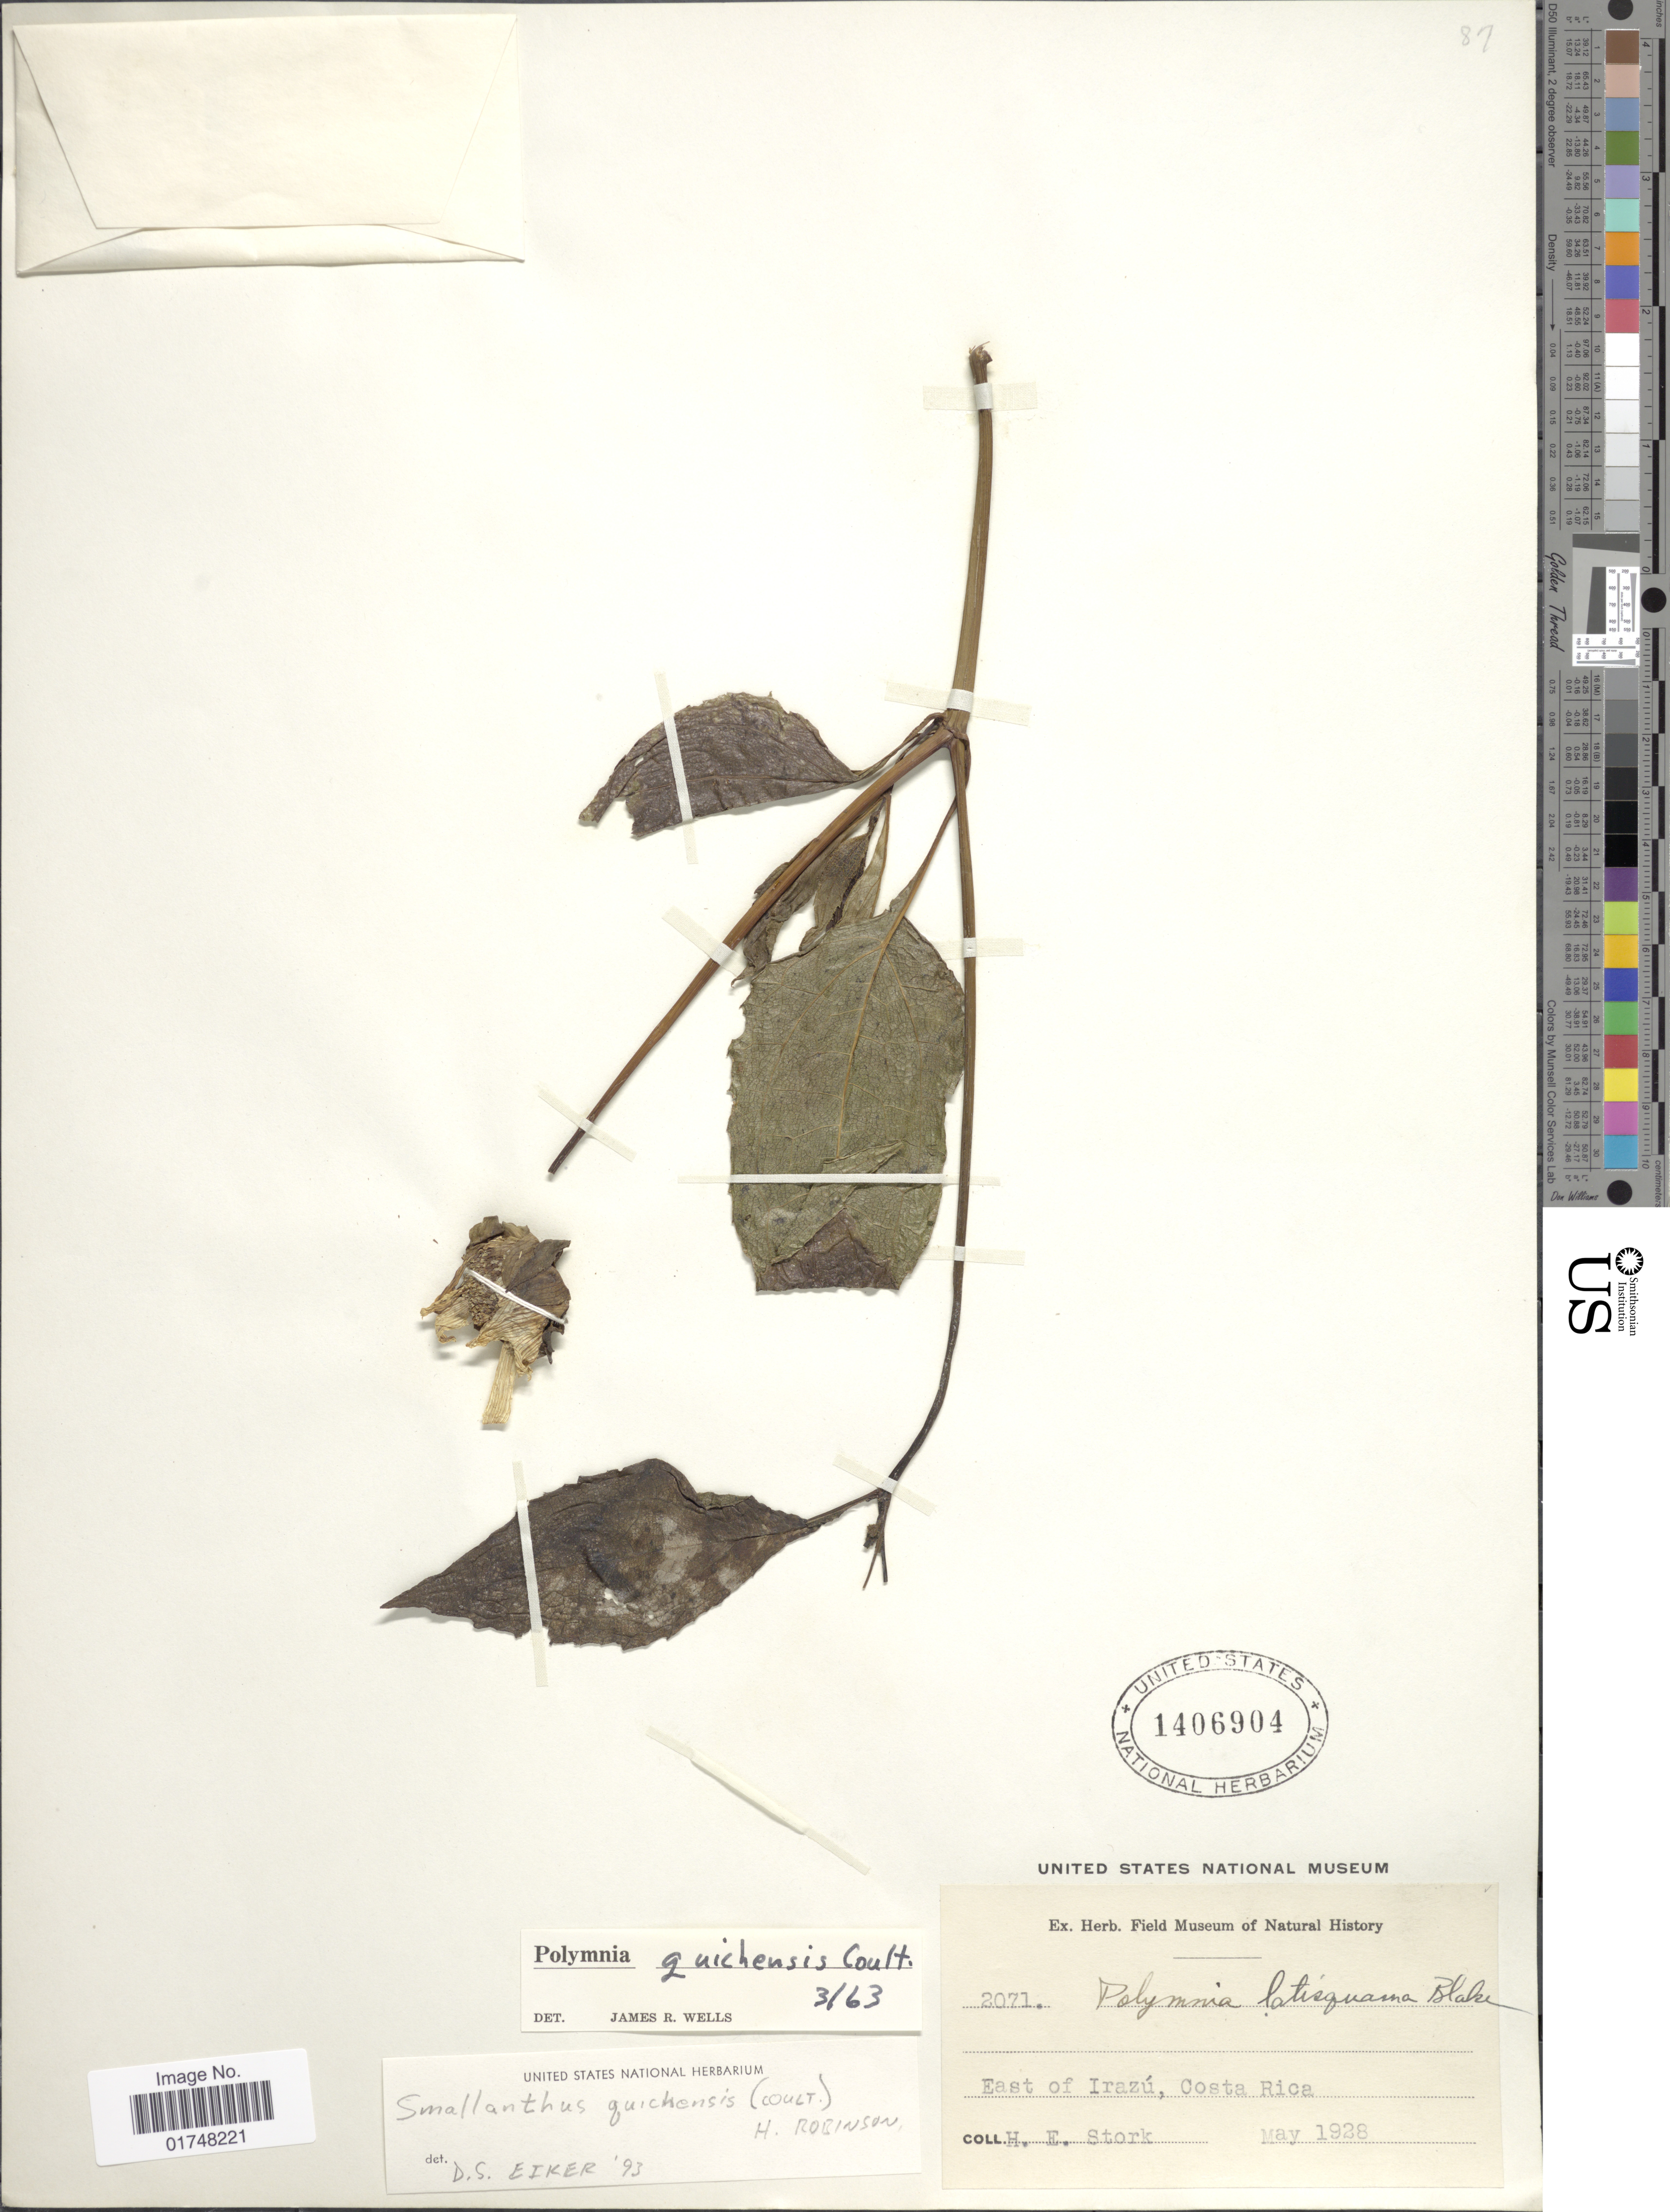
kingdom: Plantae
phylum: Tracheophyta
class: Magnoliopsida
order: Asterales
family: Asteraceae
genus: Smallanthus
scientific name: Smallanthus quichensis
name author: (Coult.) H. Rob.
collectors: H. E. Stork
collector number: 2071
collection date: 1928-05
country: Costa Rica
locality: East of Irazu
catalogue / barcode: US 1406904